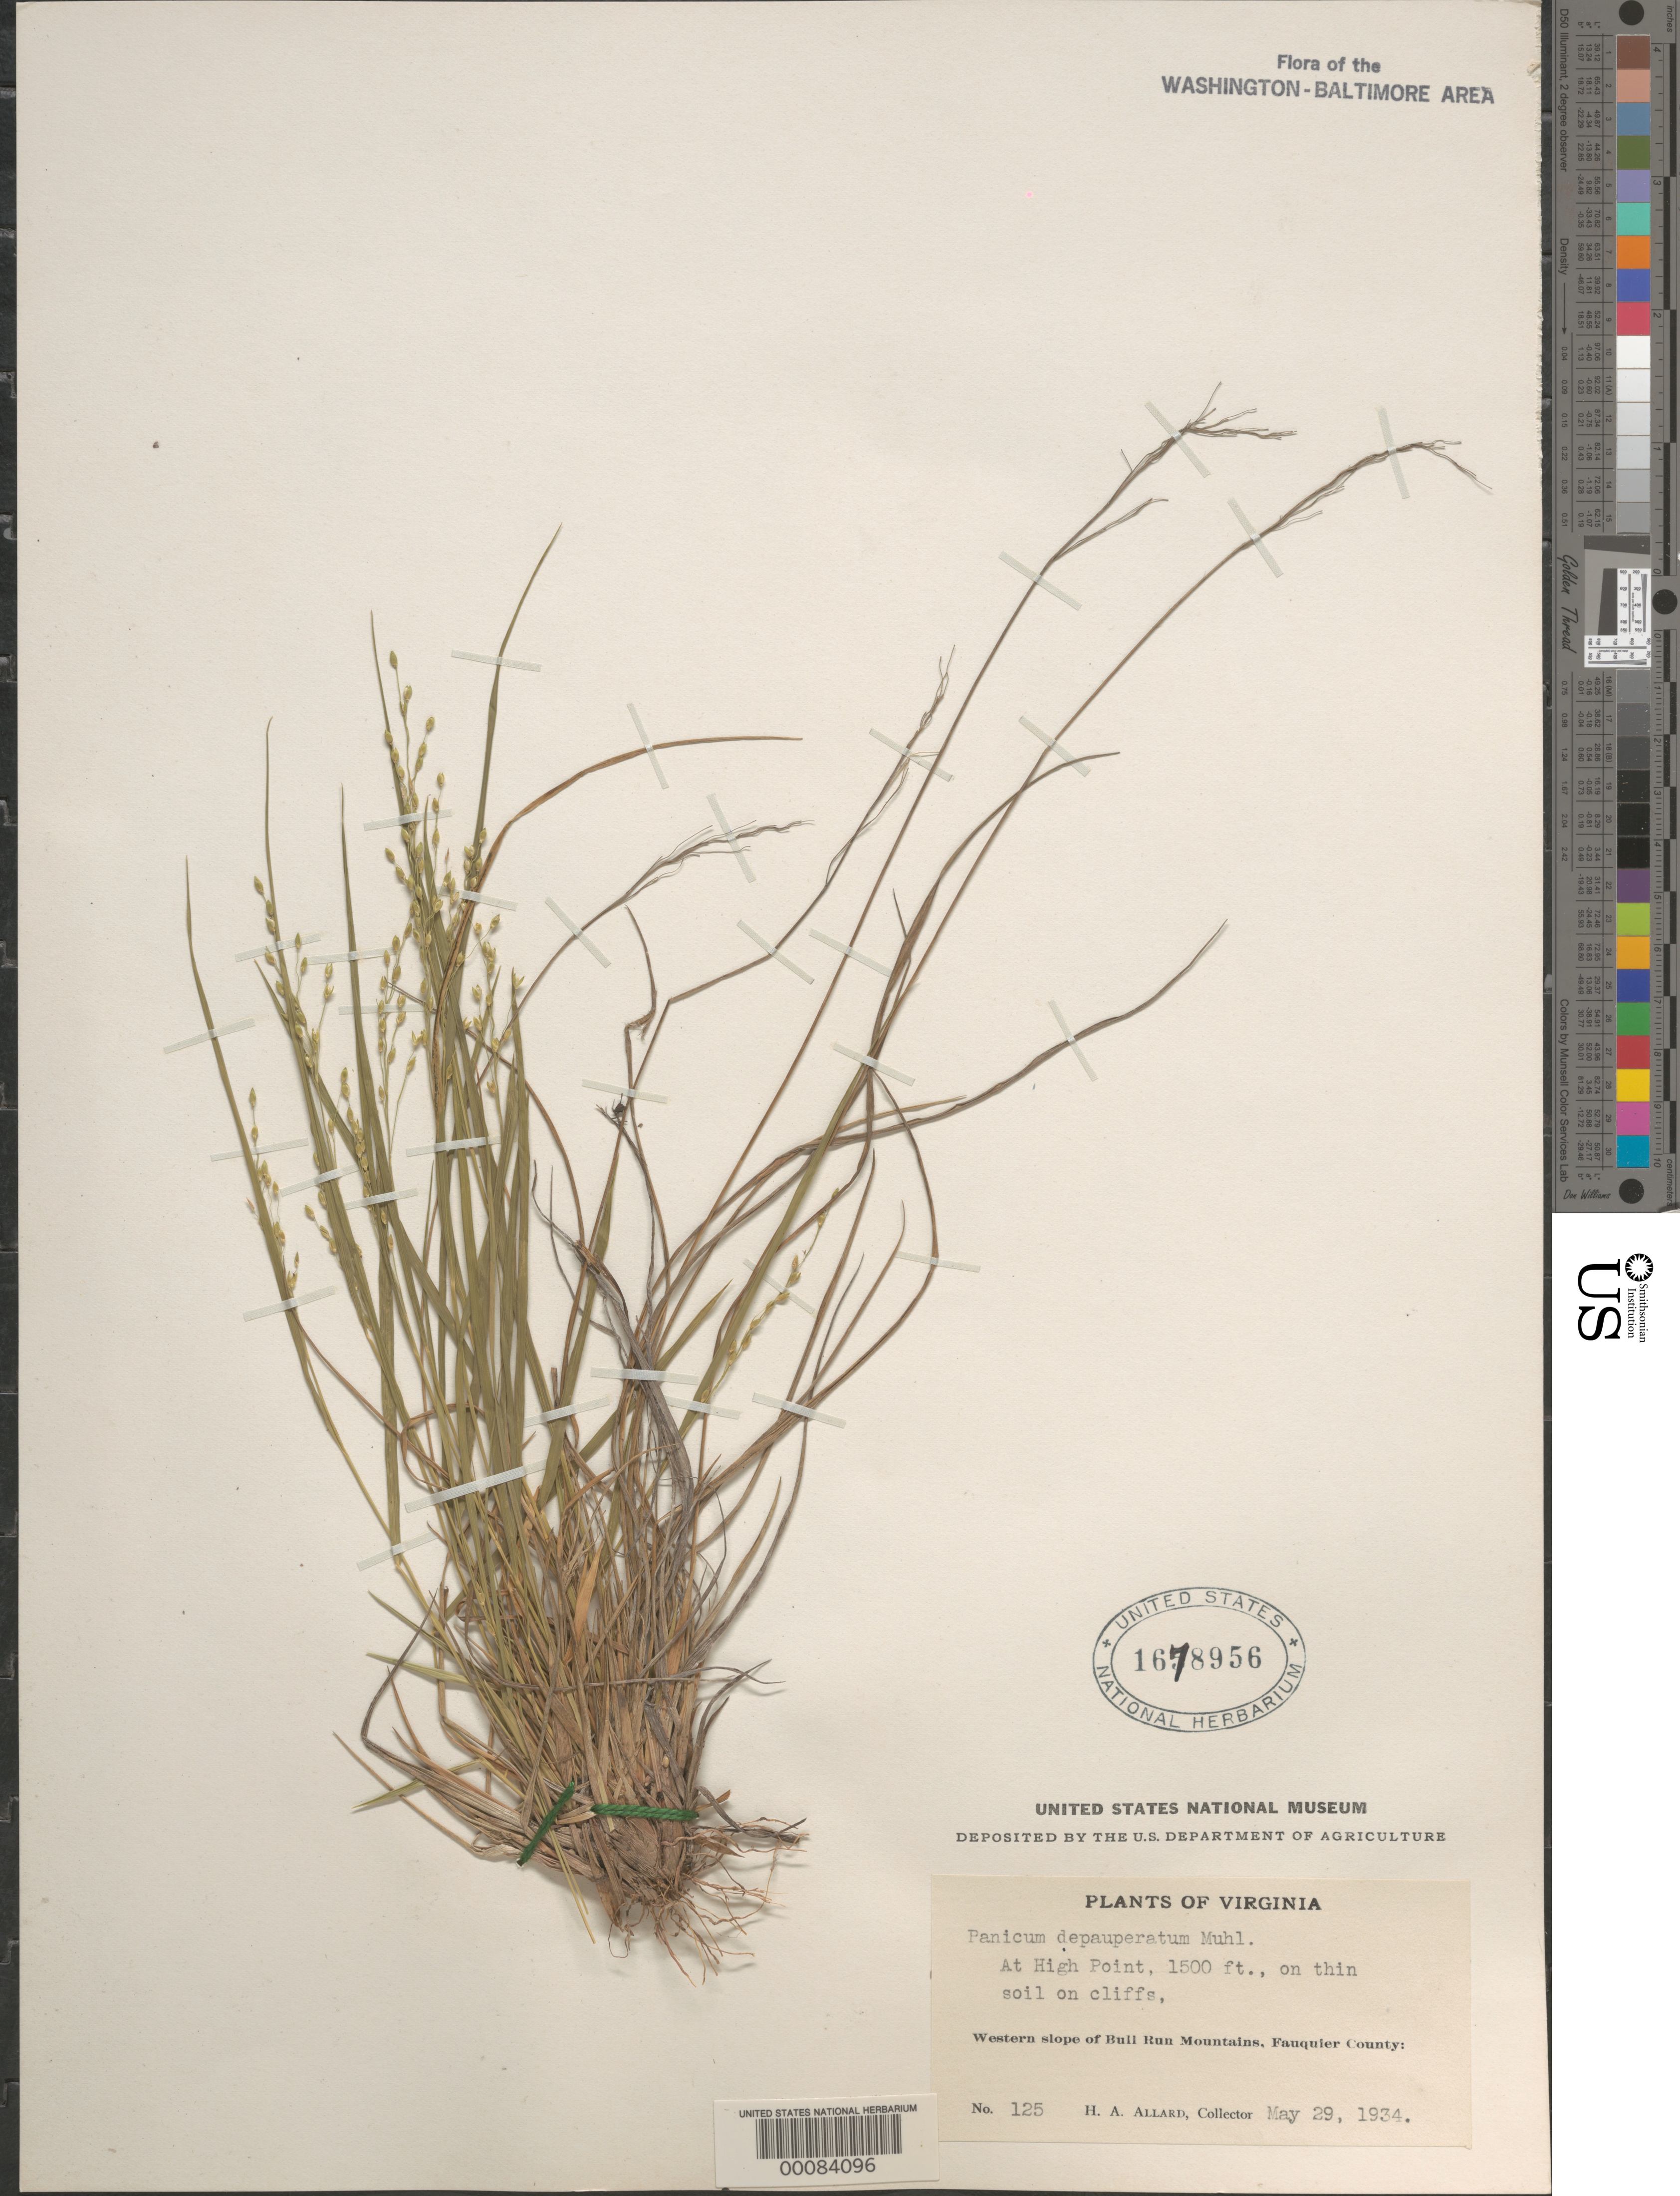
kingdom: Plantae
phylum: Tracheophyta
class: Liliopsida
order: Poales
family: Poaceae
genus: Dichanthelium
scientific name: Dichanthelium depauperatum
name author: (Muhl.) Gould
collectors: H. A. Allard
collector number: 125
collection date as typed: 29 May 1934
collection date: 1934-05-29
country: United States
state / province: Virginia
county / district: Fauquier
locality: Bull Run Mountains, at High Point Bull Run Mts.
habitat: Thin soil on cliffs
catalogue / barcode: US 1678956